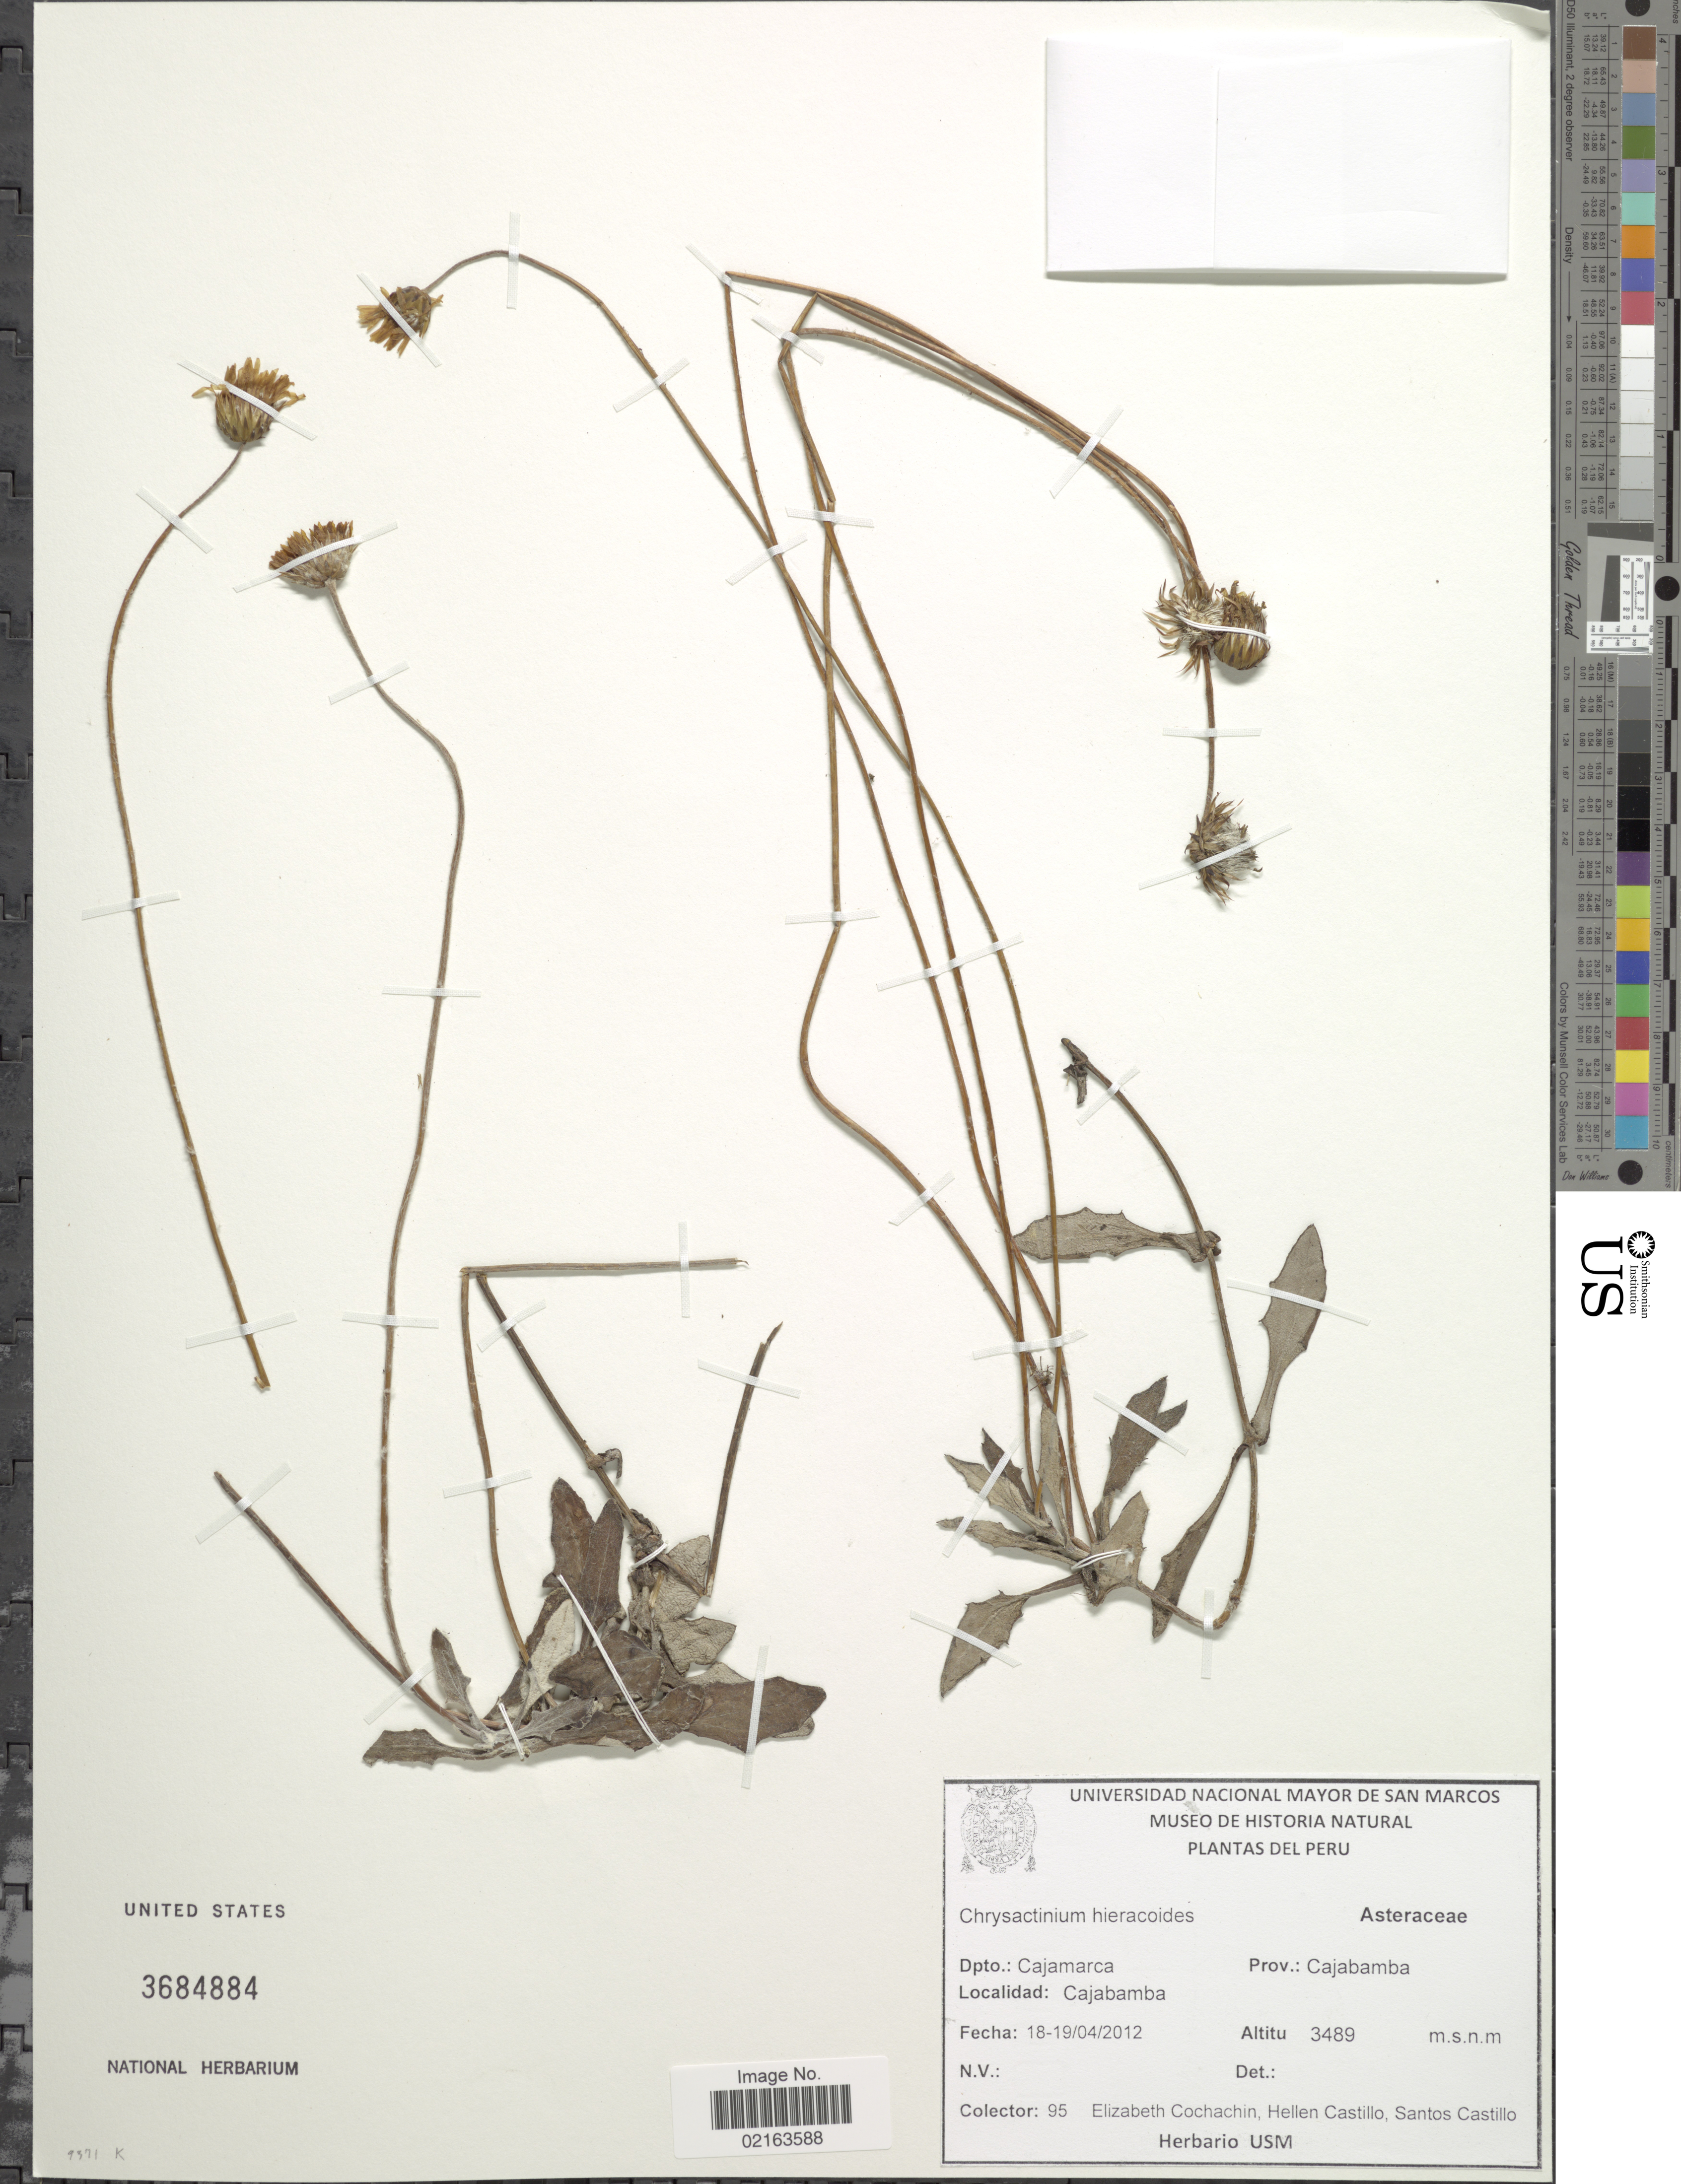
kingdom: Plantae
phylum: Tracheophyta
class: Magnoliopsida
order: Asterales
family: Asteraceae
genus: Chrysactinium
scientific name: Chrysactinium hieracioides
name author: (Kunth) H. Rob. & Brettell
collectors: E. Cochachin Guerrero, H. Castillo & S. Castillo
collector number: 95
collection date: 2012-04-18/2012-04-19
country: Peru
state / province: Cajamarca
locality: Dpto.: Cajamarca. Prov.: Cajabamba. Cajabamba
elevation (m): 3489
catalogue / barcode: US 3684884